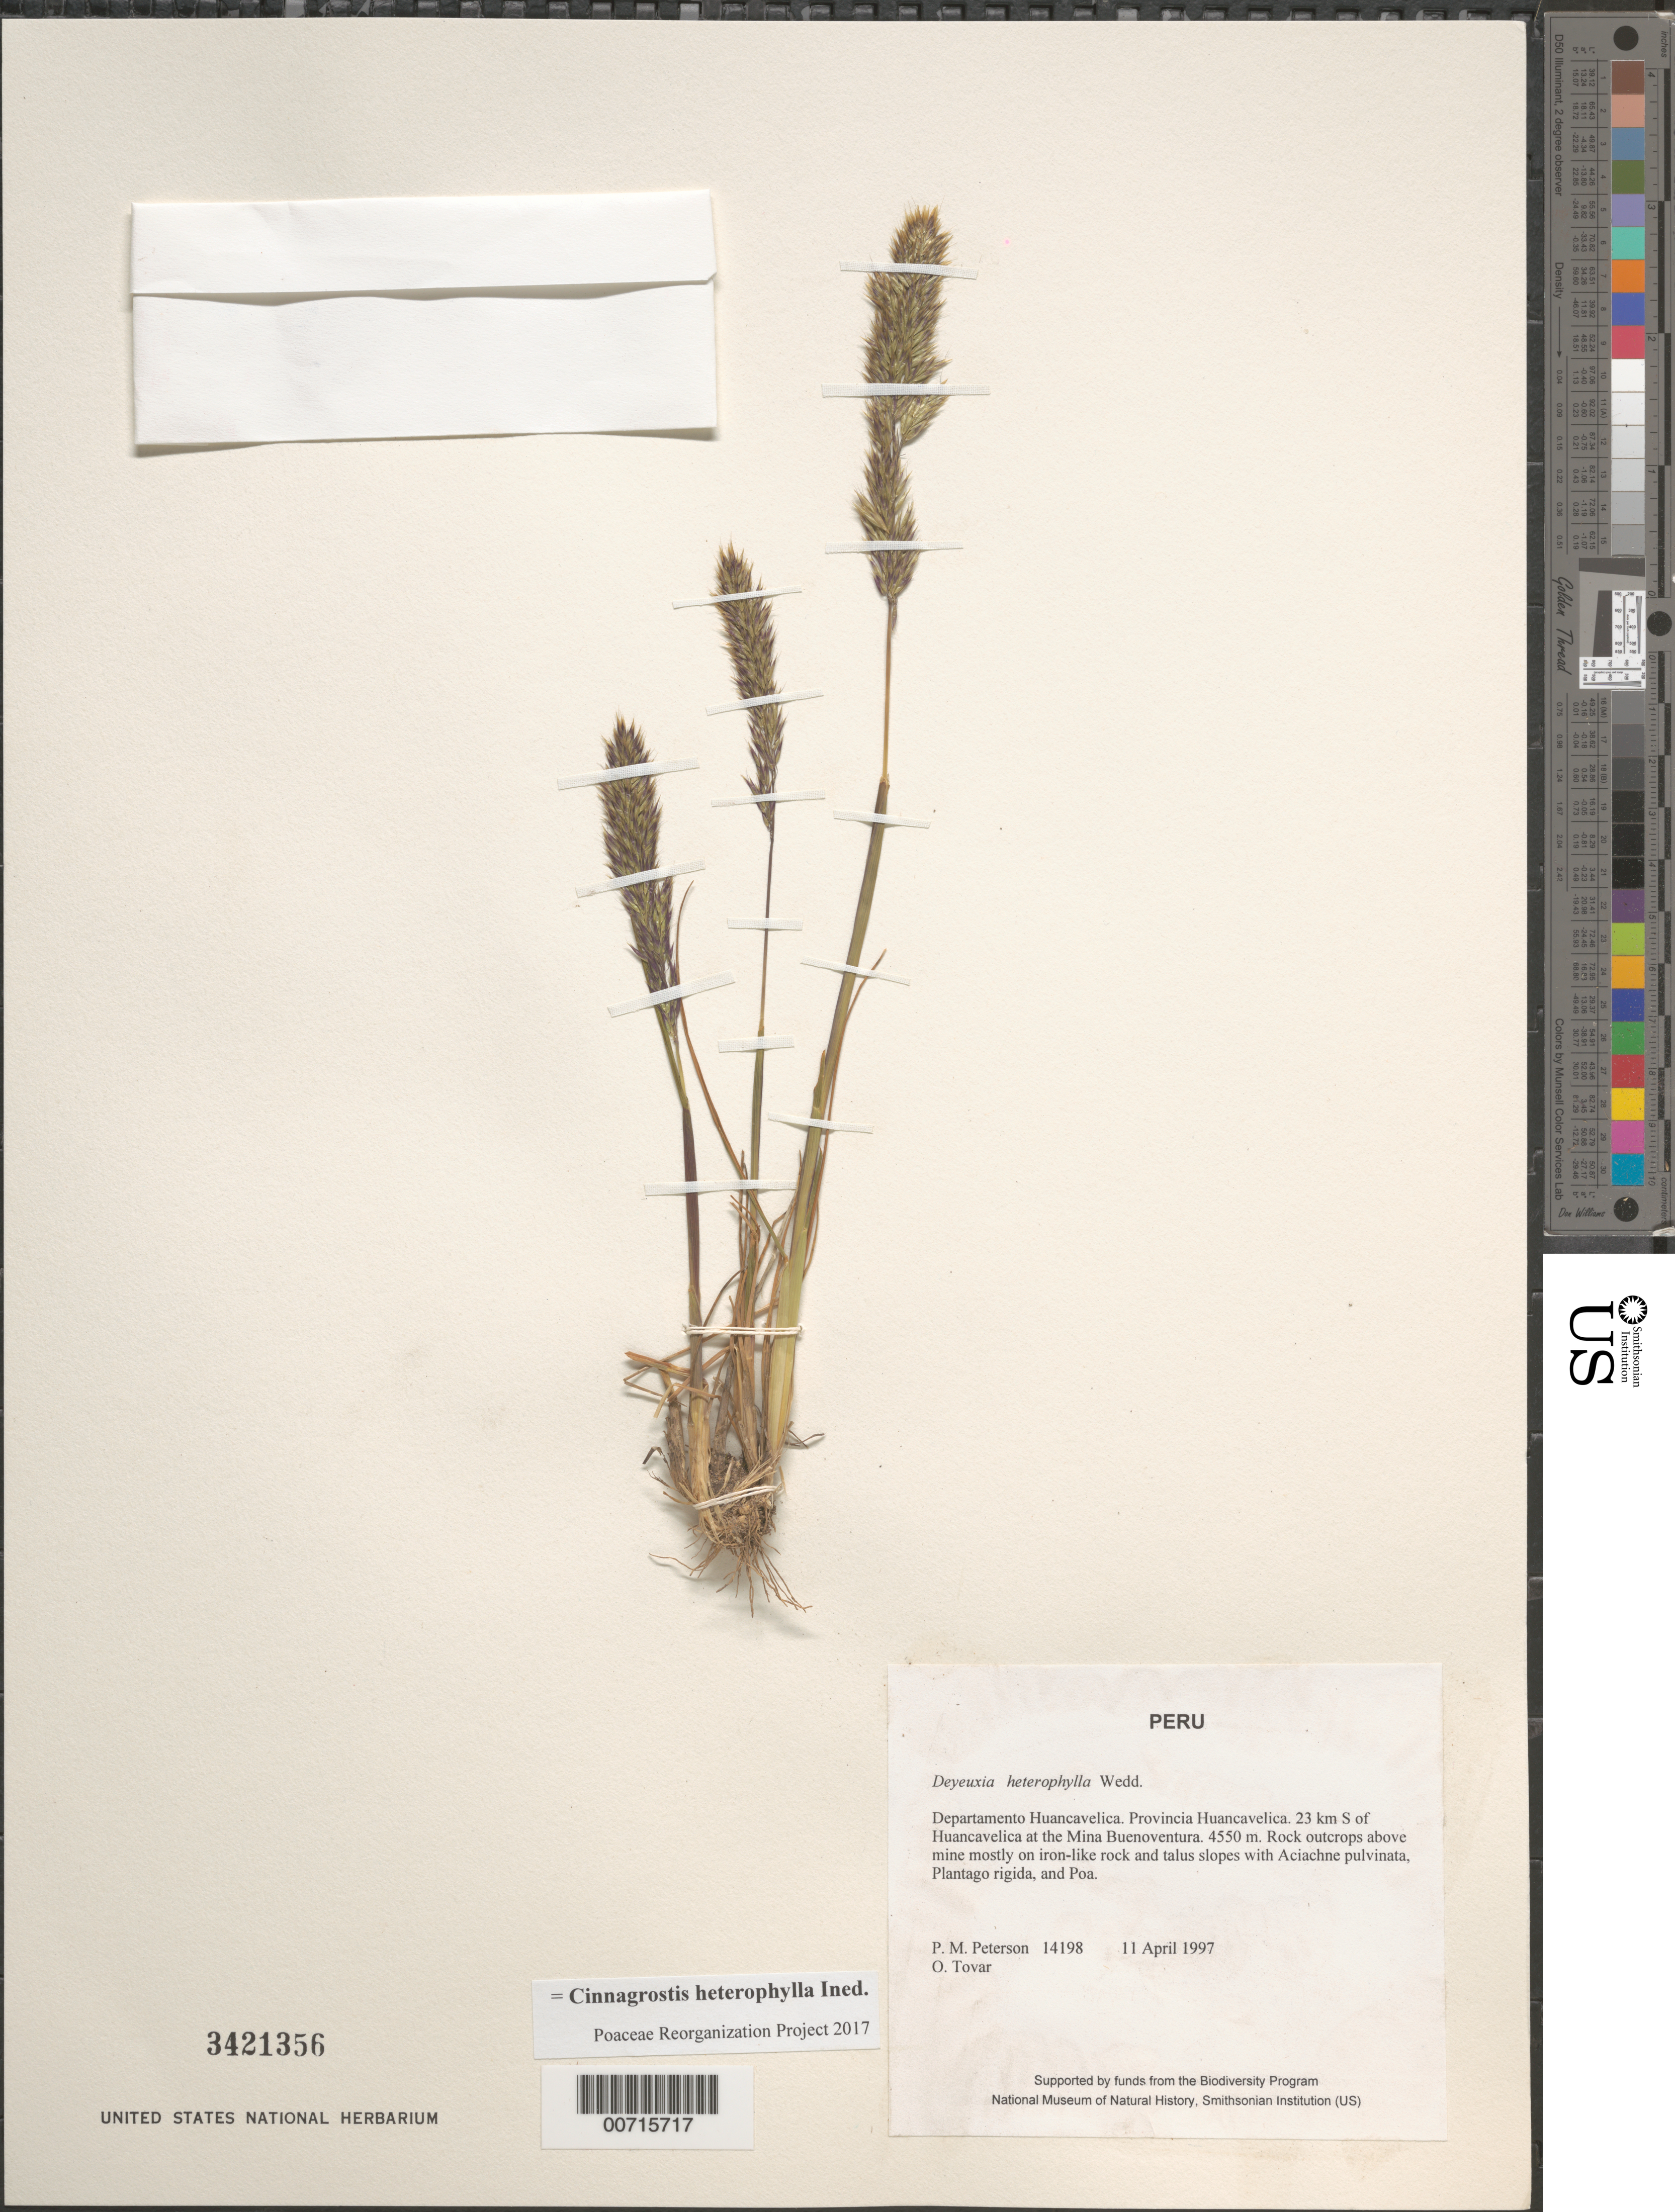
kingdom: Plantae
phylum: Tracheophyta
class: Liliopsida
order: Poales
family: Poaceae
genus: Cinnagrostis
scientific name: Cinnagrostis heterophylla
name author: (Wedd.) P.M. Peterson et al.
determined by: Poaceae Reorganization Project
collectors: P. M. Peterson & Ó. Tovar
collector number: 14198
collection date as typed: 11 Apr 1997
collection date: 1997-04-11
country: Peru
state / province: Huancavelica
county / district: Huancavelica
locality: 23 km S of Huancavelica at the Mina Buenoventura.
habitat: Rock outcrops above mine mostly on iron-like rock and talus slopes with Aciachne pulvinata, Plantago rigida, and Poa.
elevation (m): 4550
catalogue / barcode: US 3421356